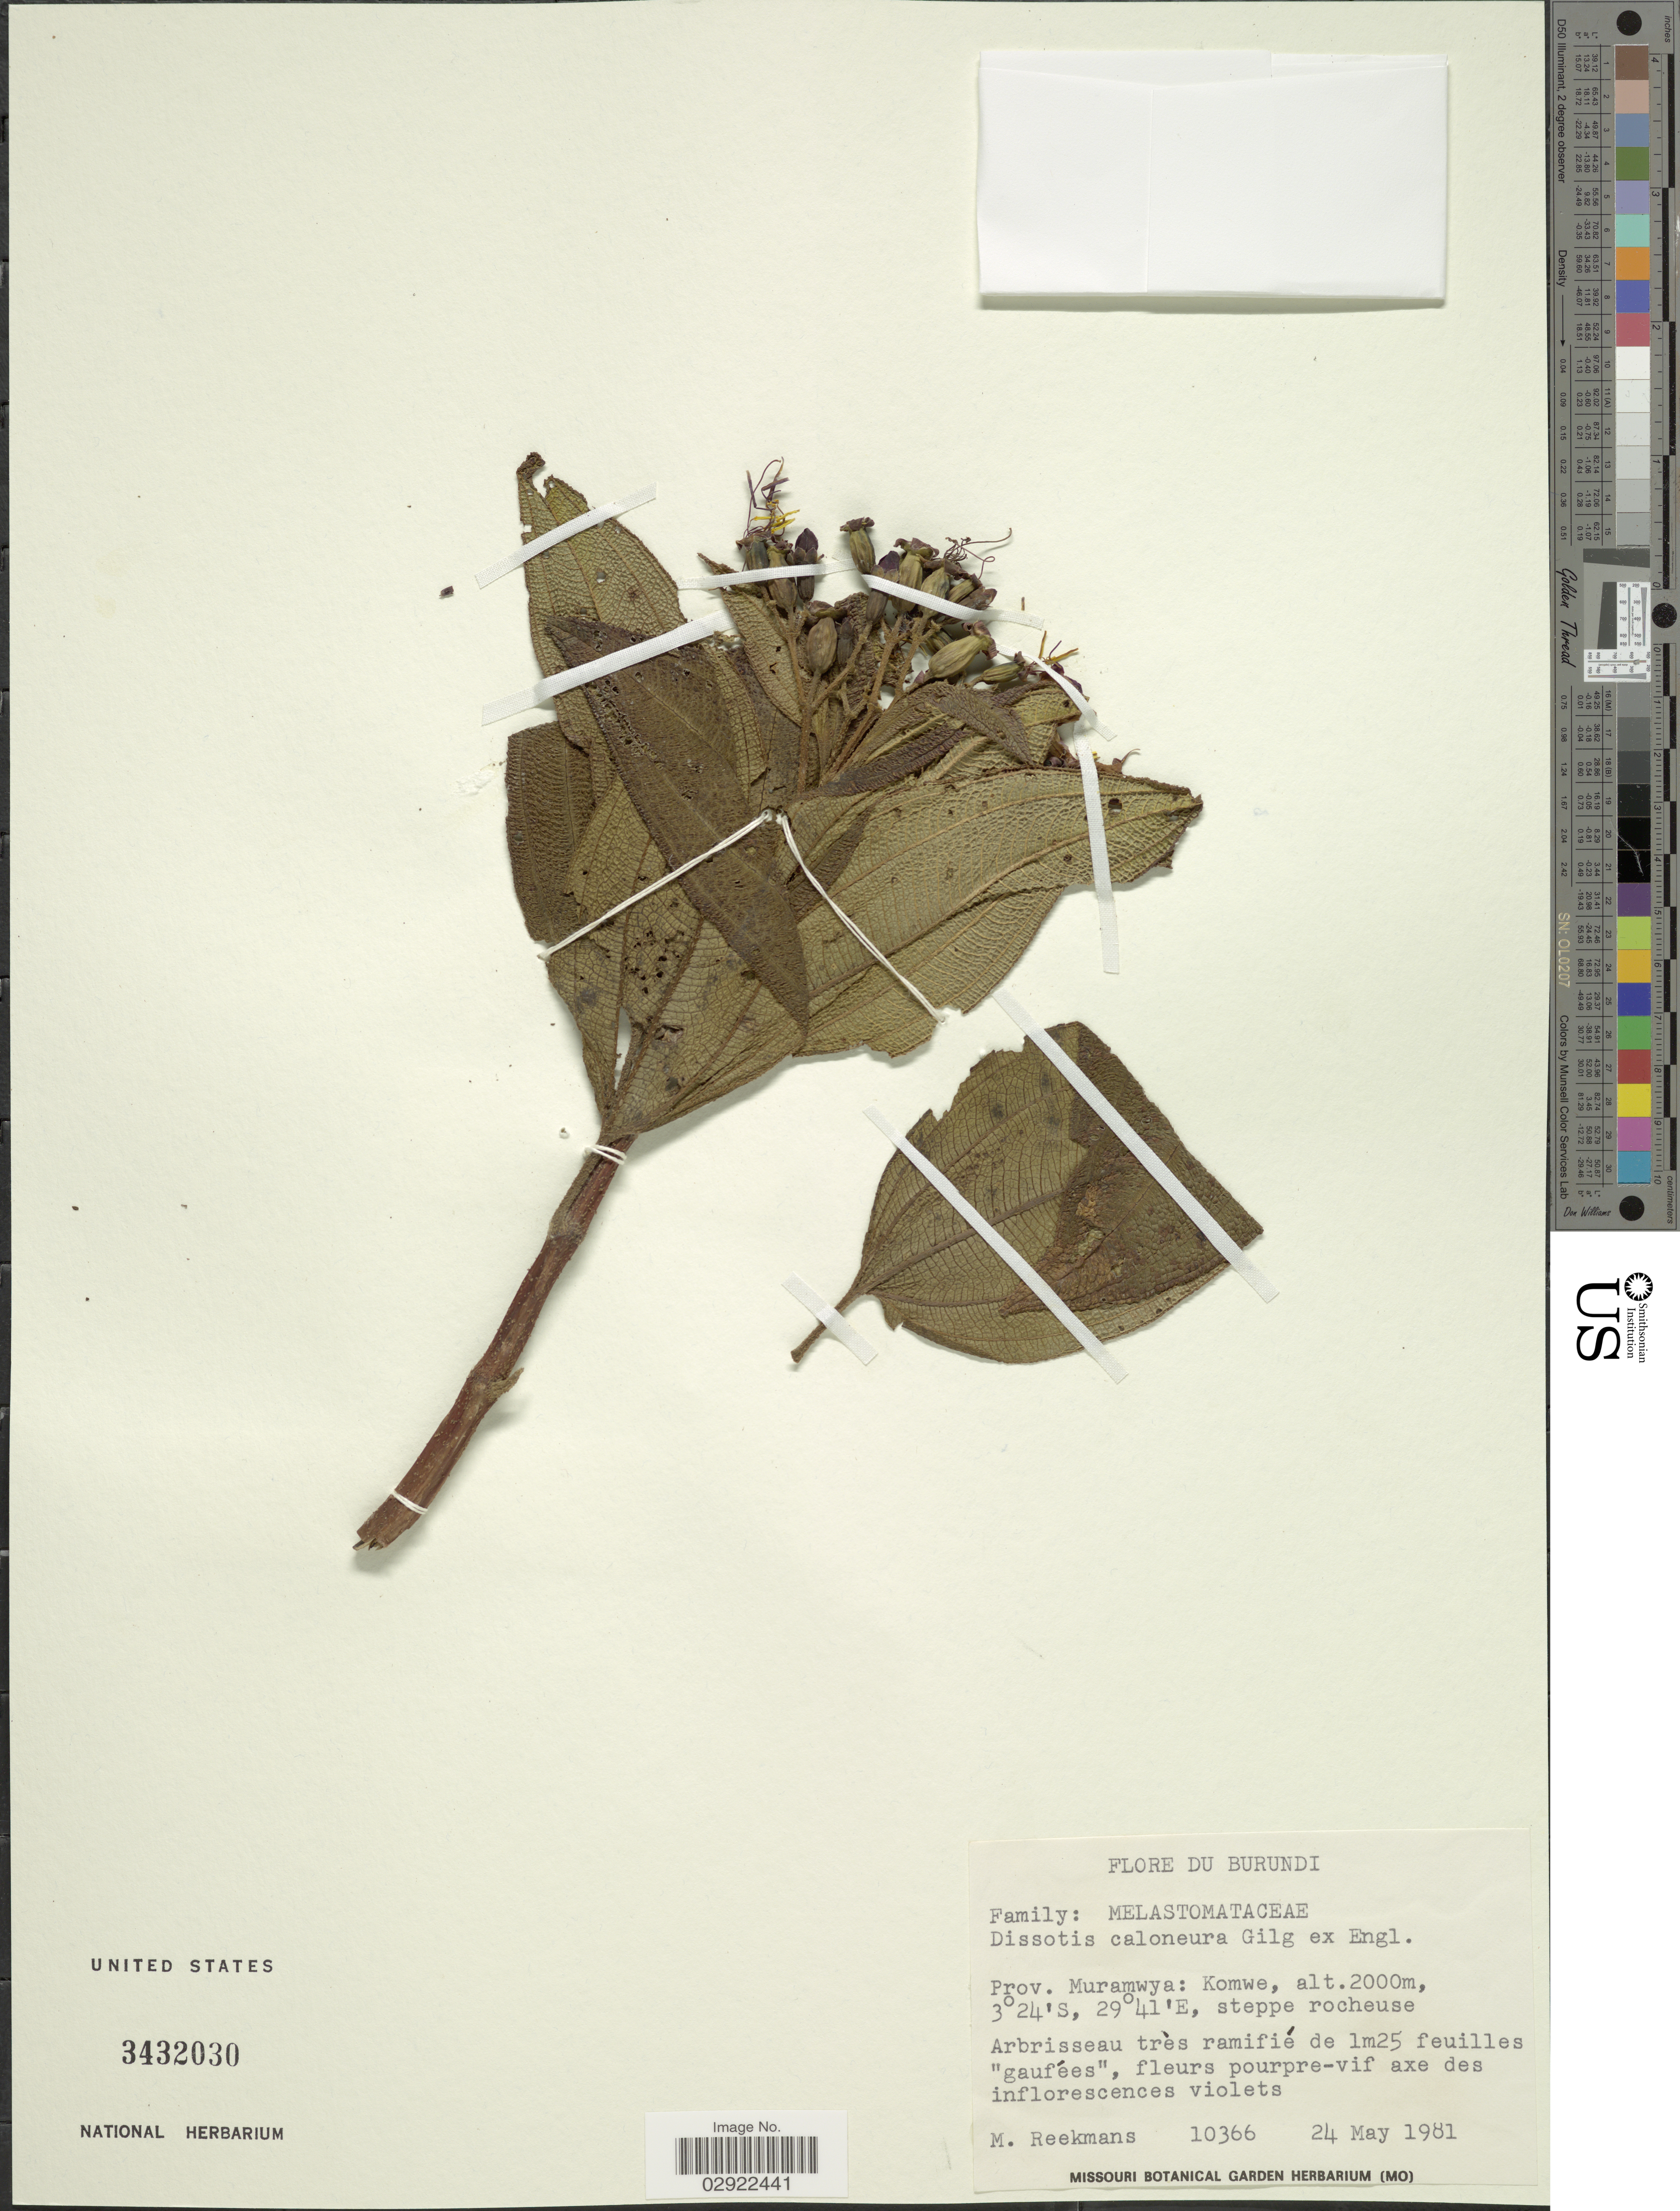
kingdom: Plantae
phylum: Tracheophyta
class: Magnoliopsida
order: Myrtales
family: Melastomataceae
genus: Dissotidendron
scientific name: Dissotidendron caloneurum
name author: (Gilg ex Engl.) Ver.-Lib. & G. Kadereit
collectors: M. Reekmans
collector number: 10366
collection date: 1981-05-24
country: Burundi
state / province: Muramvya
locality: Prov. Muranwya: Komwe.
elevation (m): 2000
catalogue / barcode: US 3432030